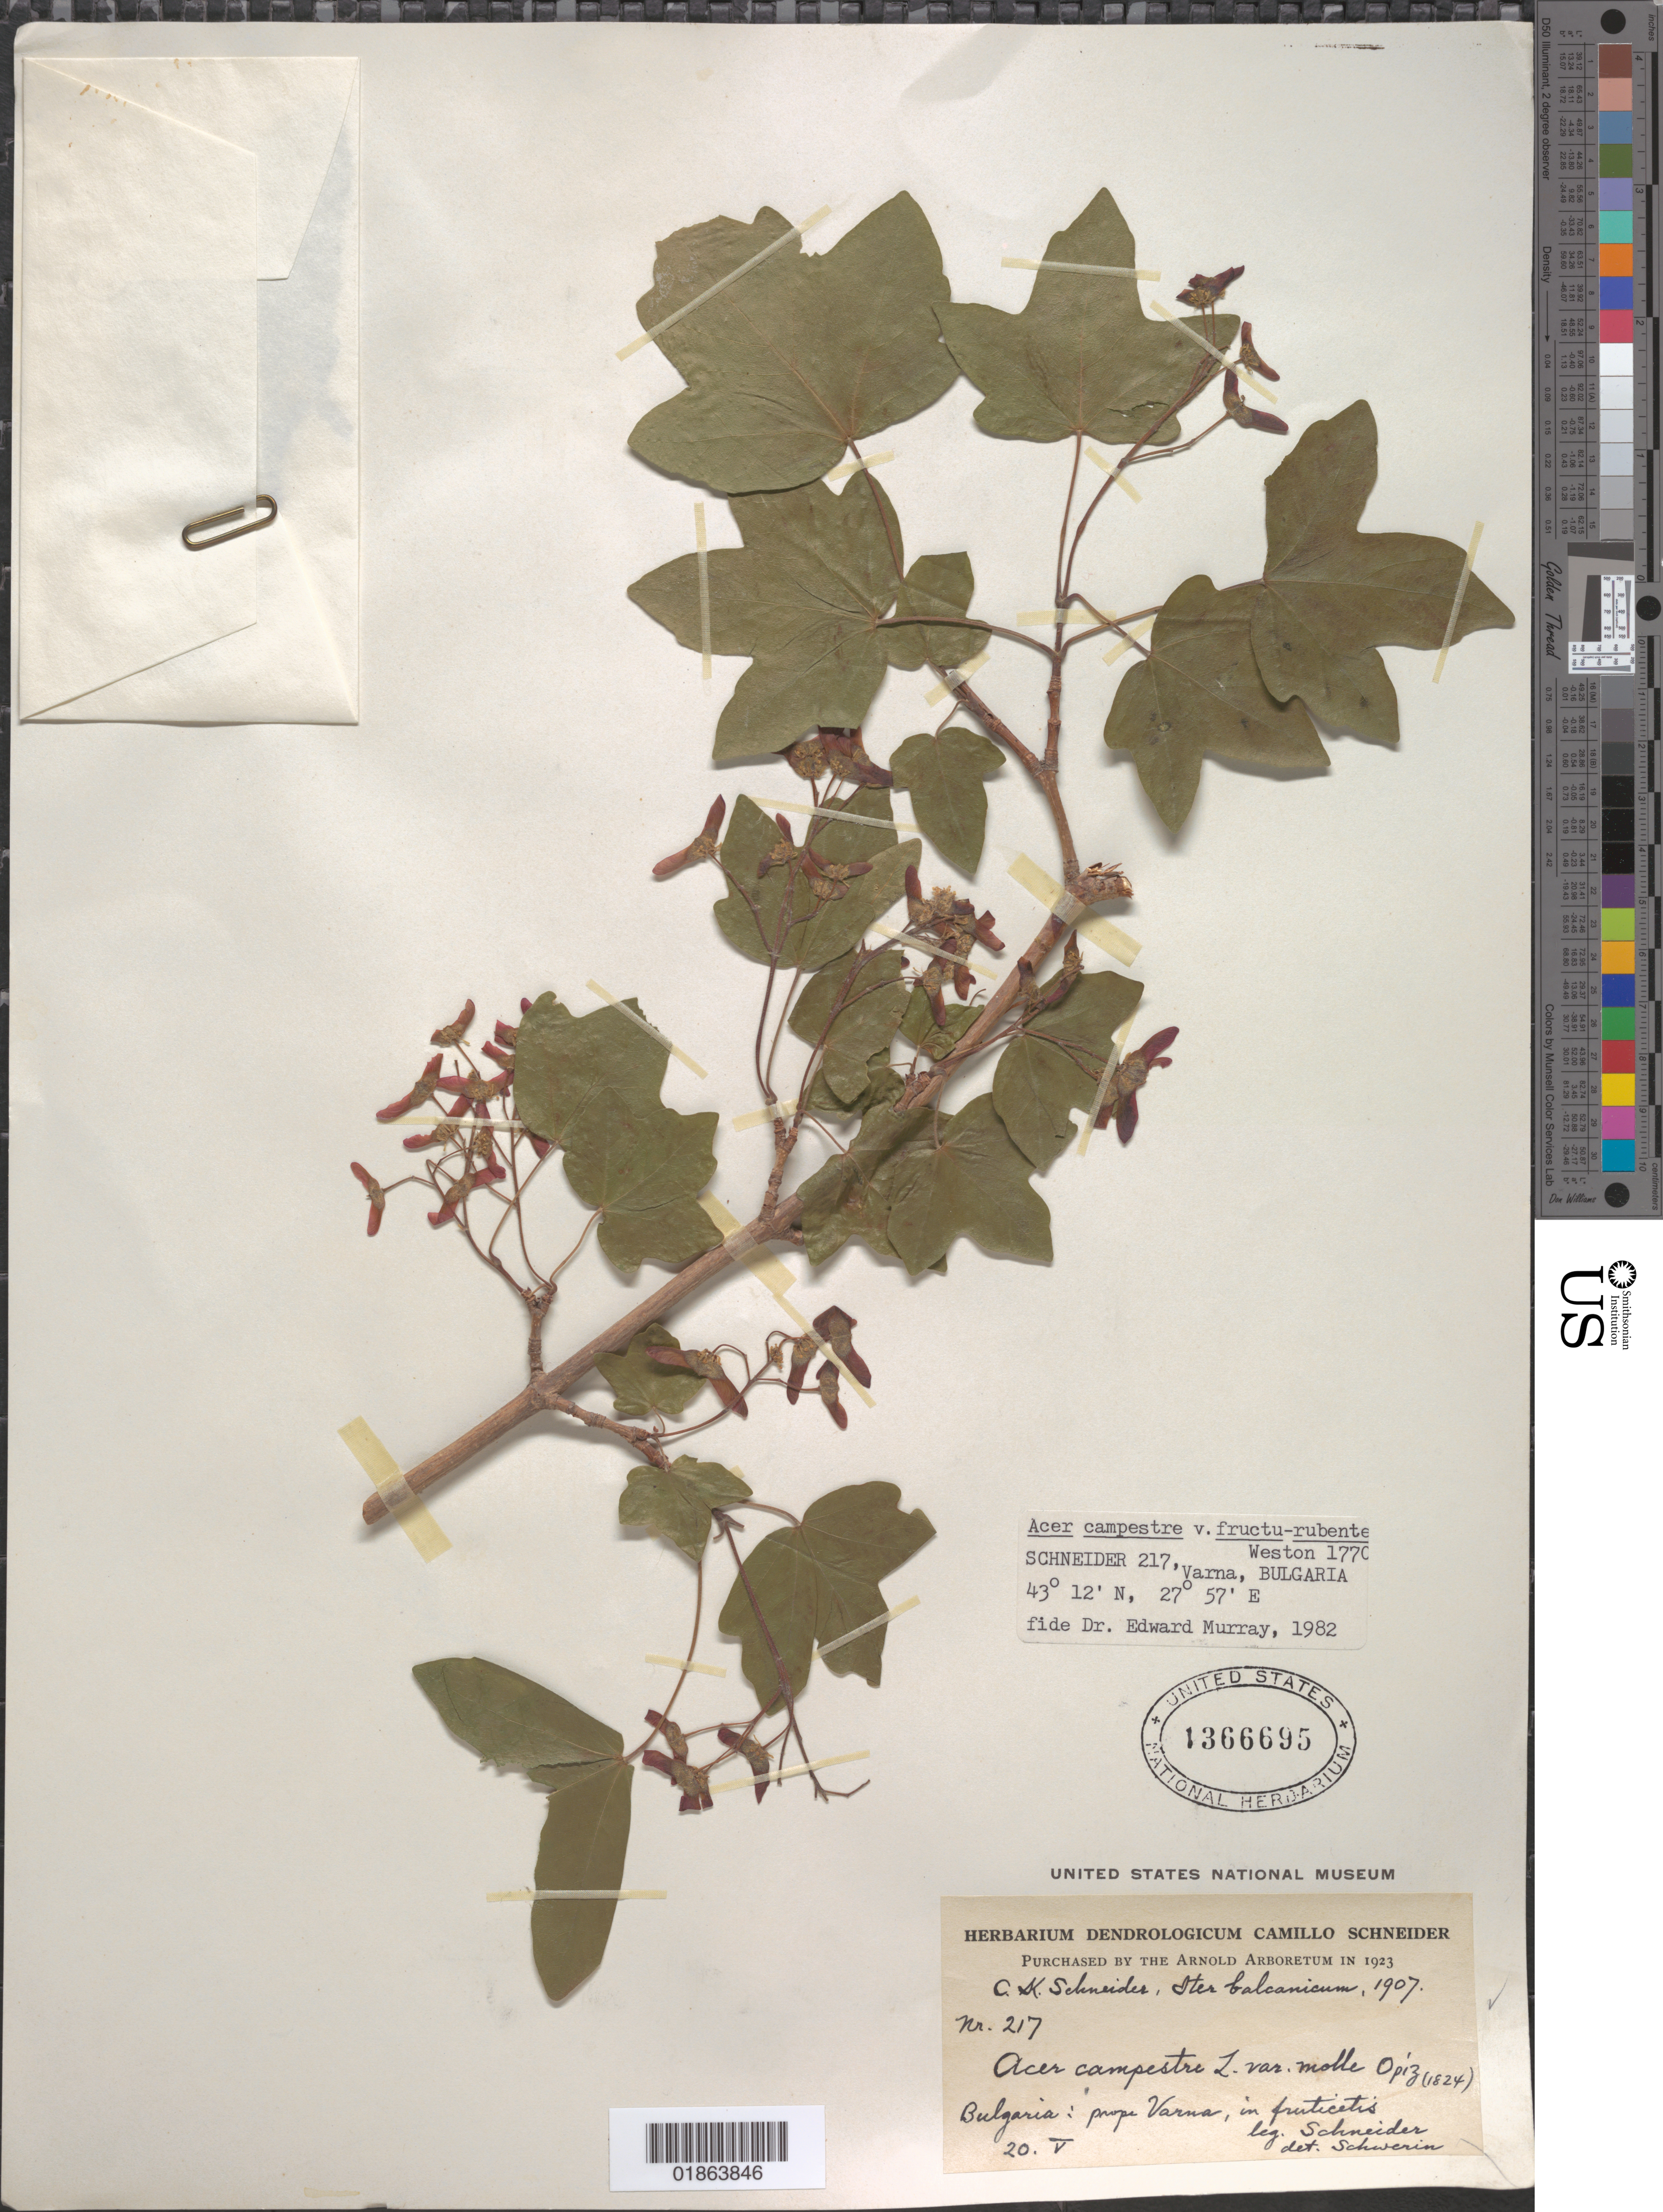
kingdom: Plantae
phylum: Tracheophyta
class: Magnoliopsida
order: Sapindales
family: Sapindaceae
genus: Acer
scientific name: Acer campestre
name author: L.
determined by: Murray, Edward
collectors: C. K. Schneider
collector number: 217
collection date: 1907-05-20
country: Bulgaria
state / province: Varna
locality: Varna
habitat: In fruticetis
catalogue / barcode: US 1366695